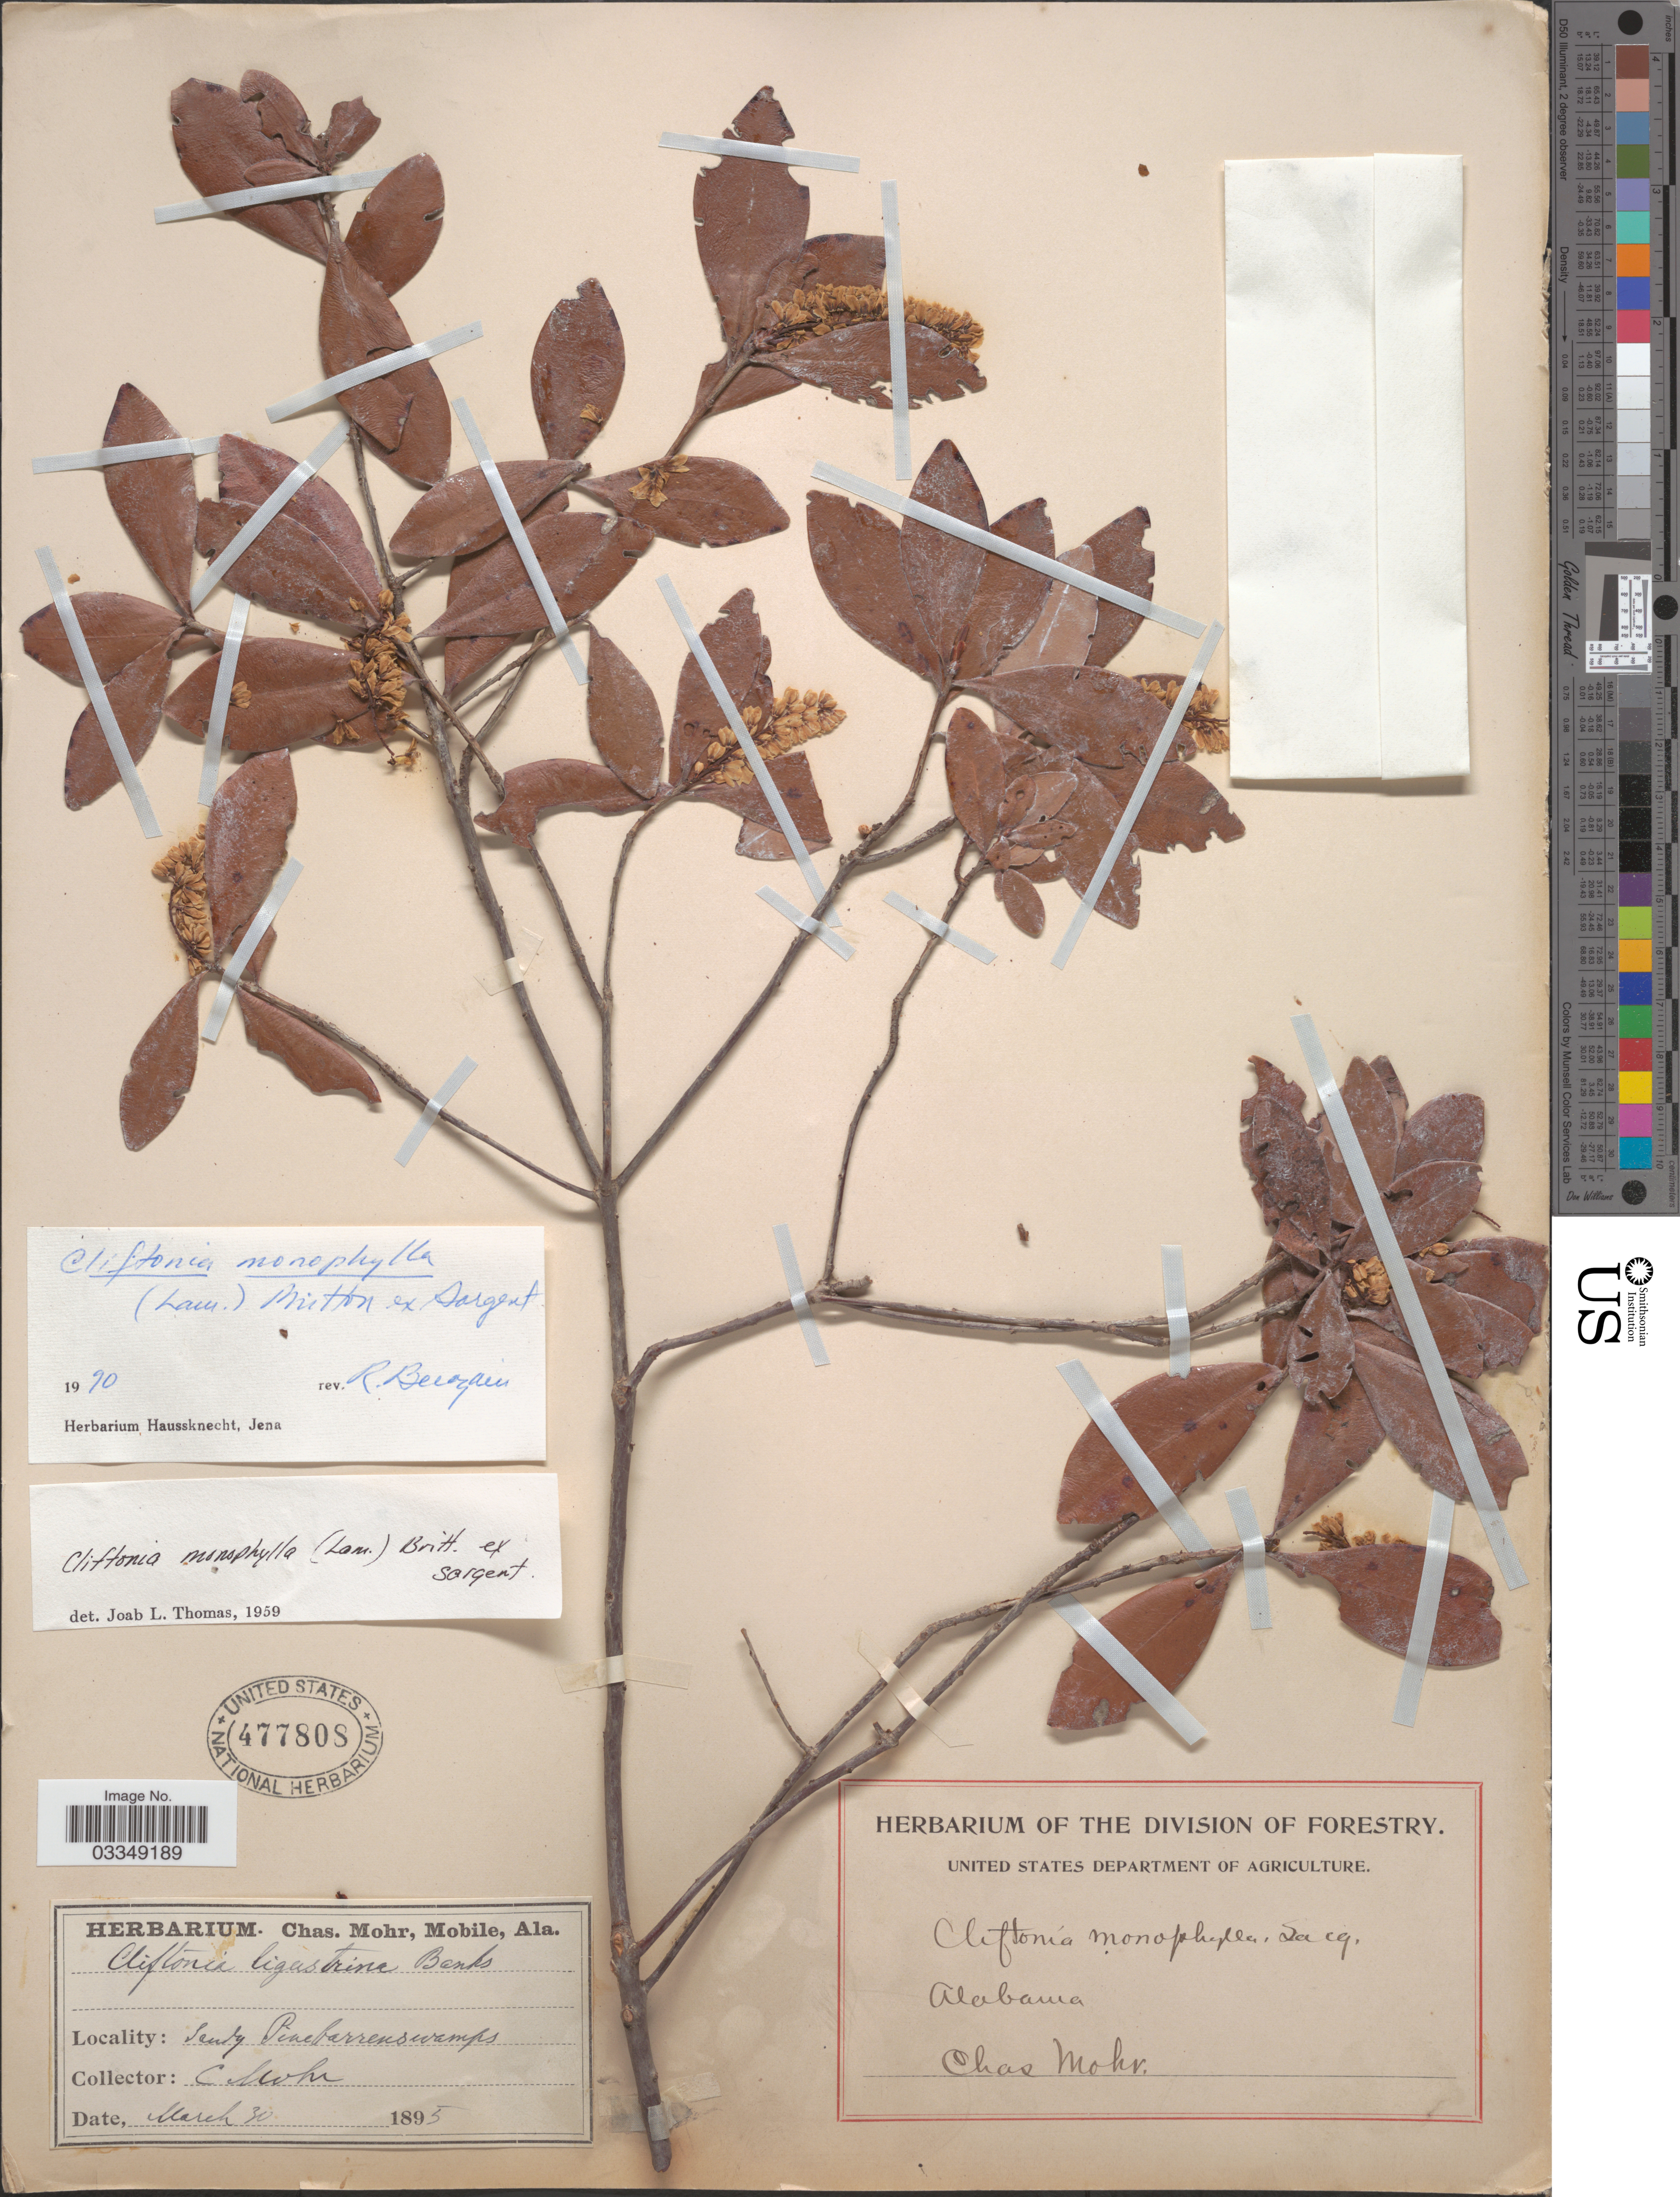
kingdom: Plantae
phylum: Tracheophyta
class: Magnoliopsida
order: Ericales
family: Cyrillaceae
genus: Cliftonia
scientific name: Cliftonia monophylla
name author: (Lam.) Britton ex Sarg.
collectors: C. Mohr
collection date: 1895-03-30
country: United States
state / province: Alabama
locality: Sandy pine barrenswamps.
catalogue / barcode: US 477808